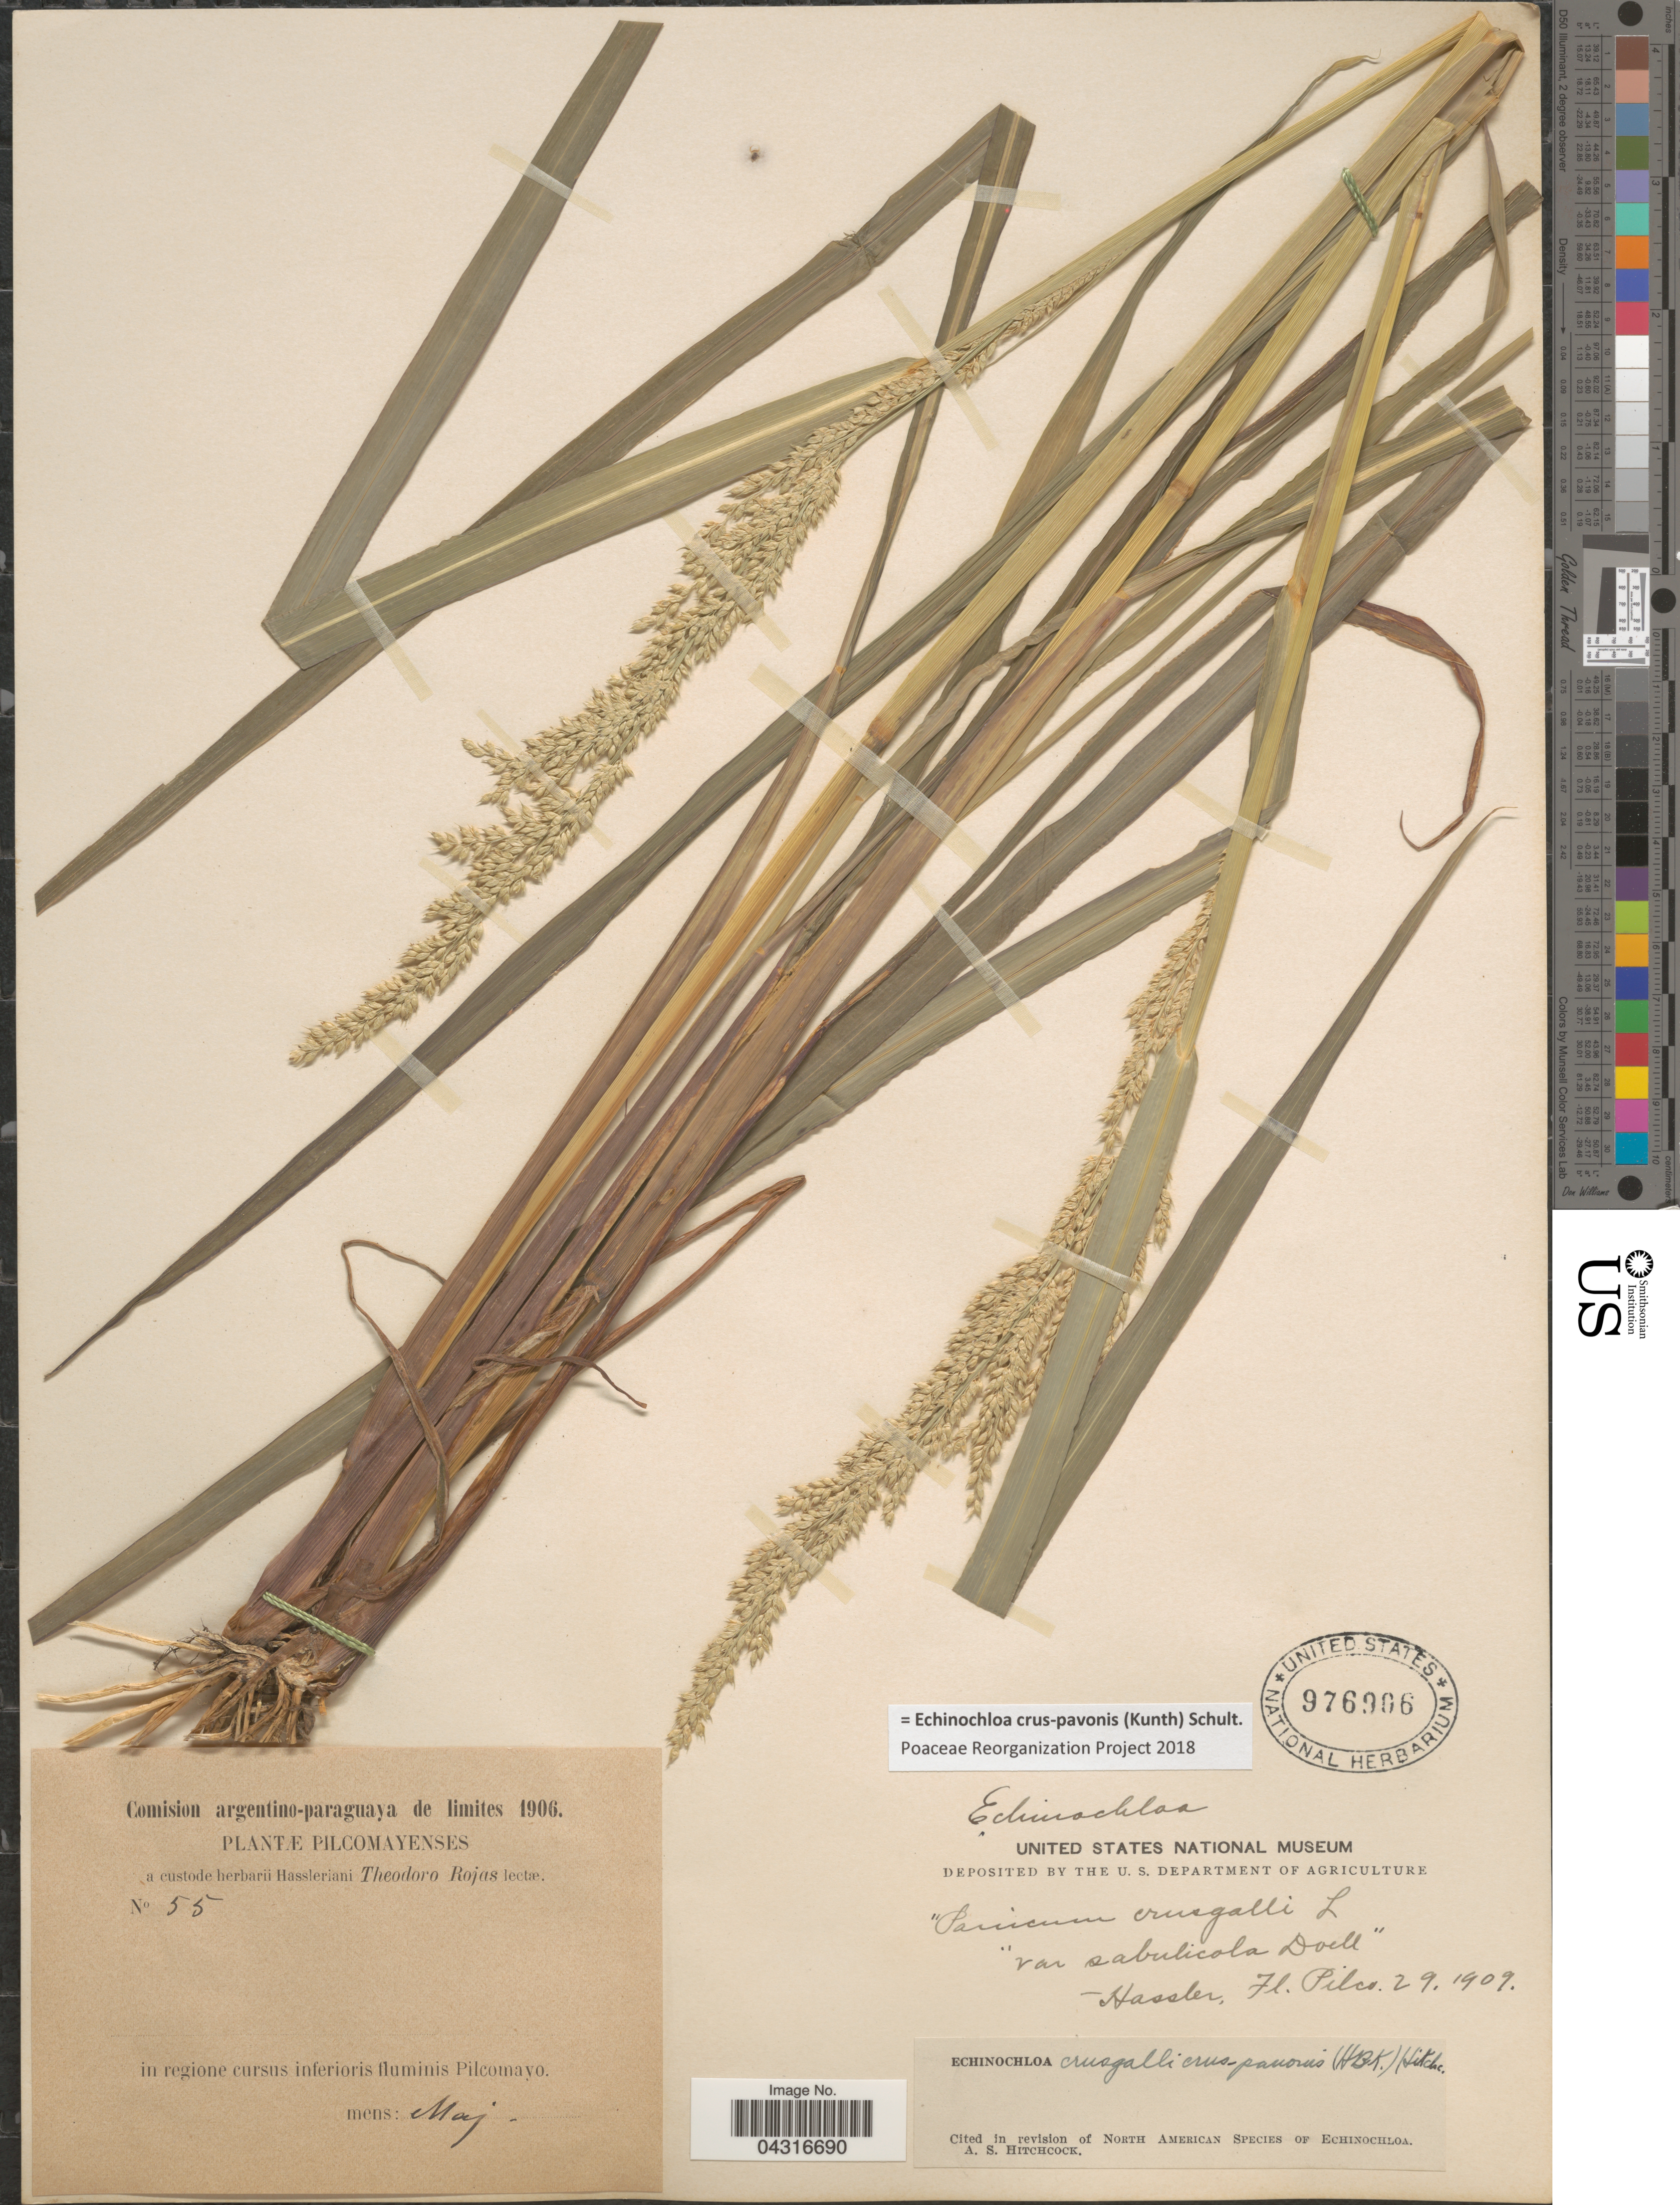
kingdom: Plantae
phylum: Tracheophyta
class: Liliopsida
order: Poales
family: Poaceae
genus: Echinochloa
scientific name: Echinochloa crus-pavonis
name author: (Kunth) Schult.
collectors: T. Rojas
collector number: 55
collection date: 1906-05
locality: In regione cursus inferioris fluminis Pilcomayo.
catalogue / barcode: US 976906